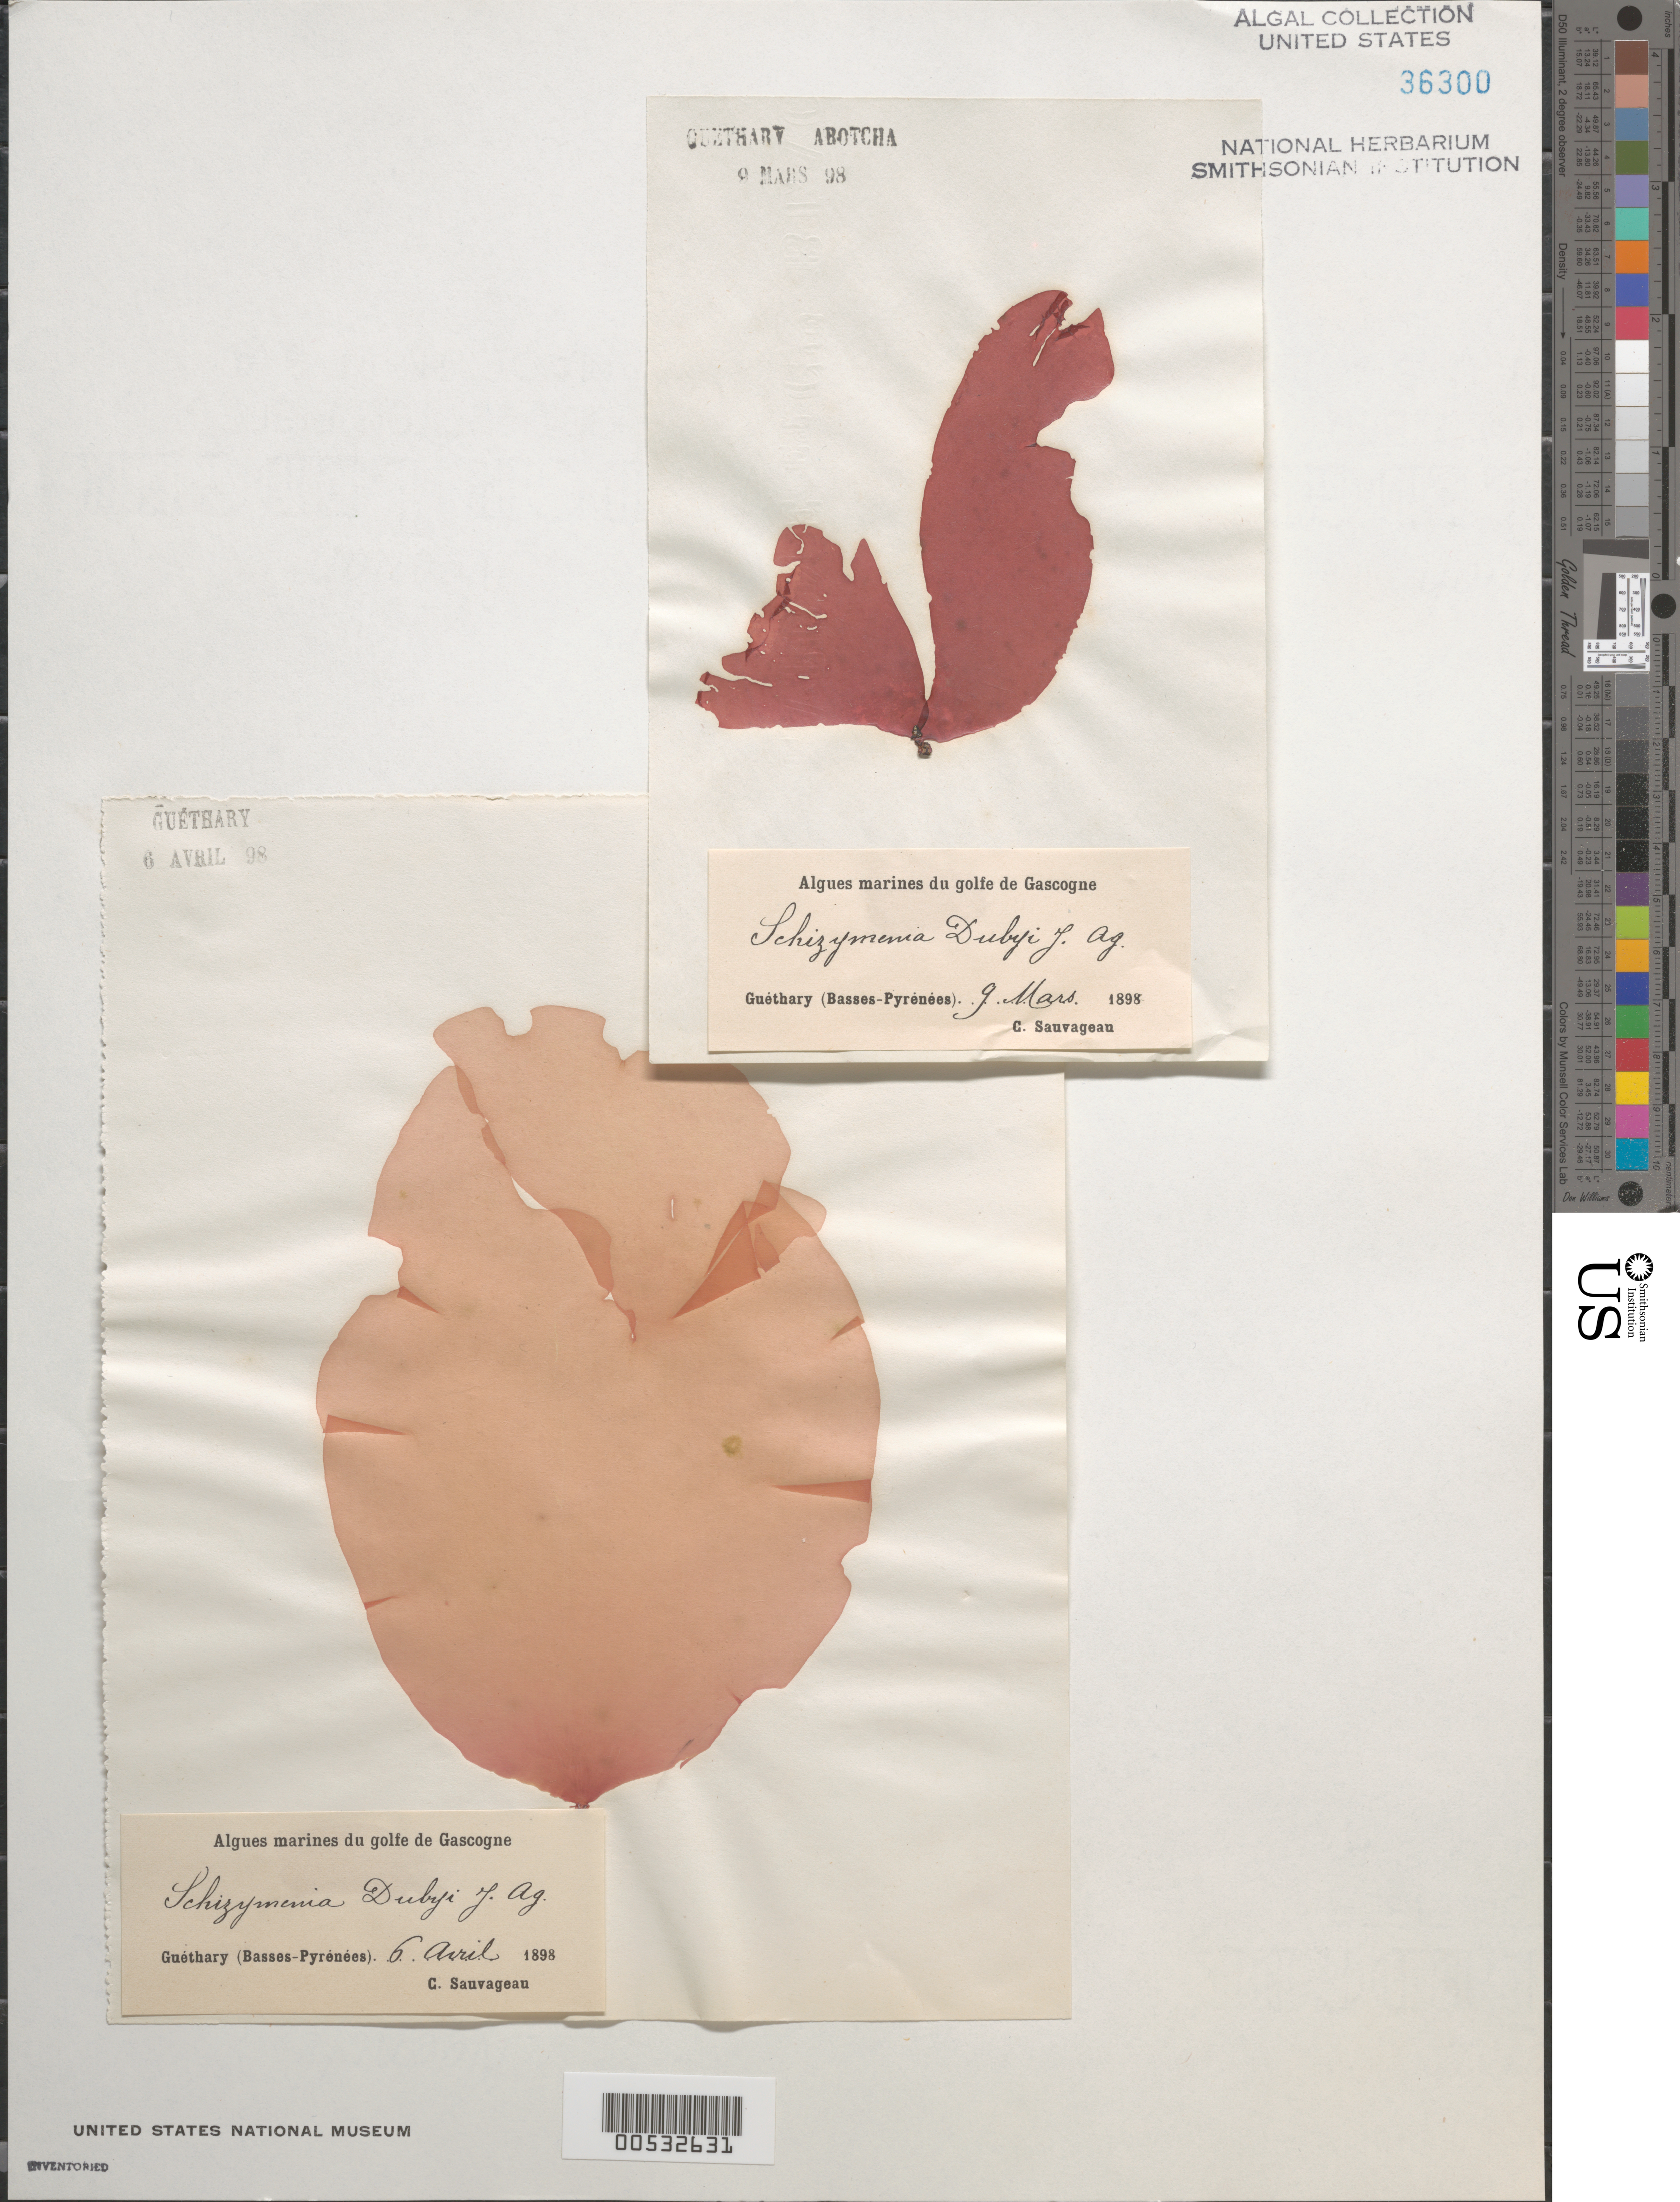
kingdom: Plantae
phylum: Rhodophyta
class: Florideophyceae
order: Nemastomatales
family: Schizymeniaceae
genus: Schizymenia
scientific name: Schizymenia dubyi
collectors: C. F. Sauvageau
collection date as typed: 09 Mar 1898 AND 06 Apr 1898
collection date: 1898-03-09,1898-04-06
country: France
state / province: Nouvelle-Aquitaine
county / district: Pyrénées-Atlantiques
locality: Guethary Arotcha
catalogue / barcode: US 36300